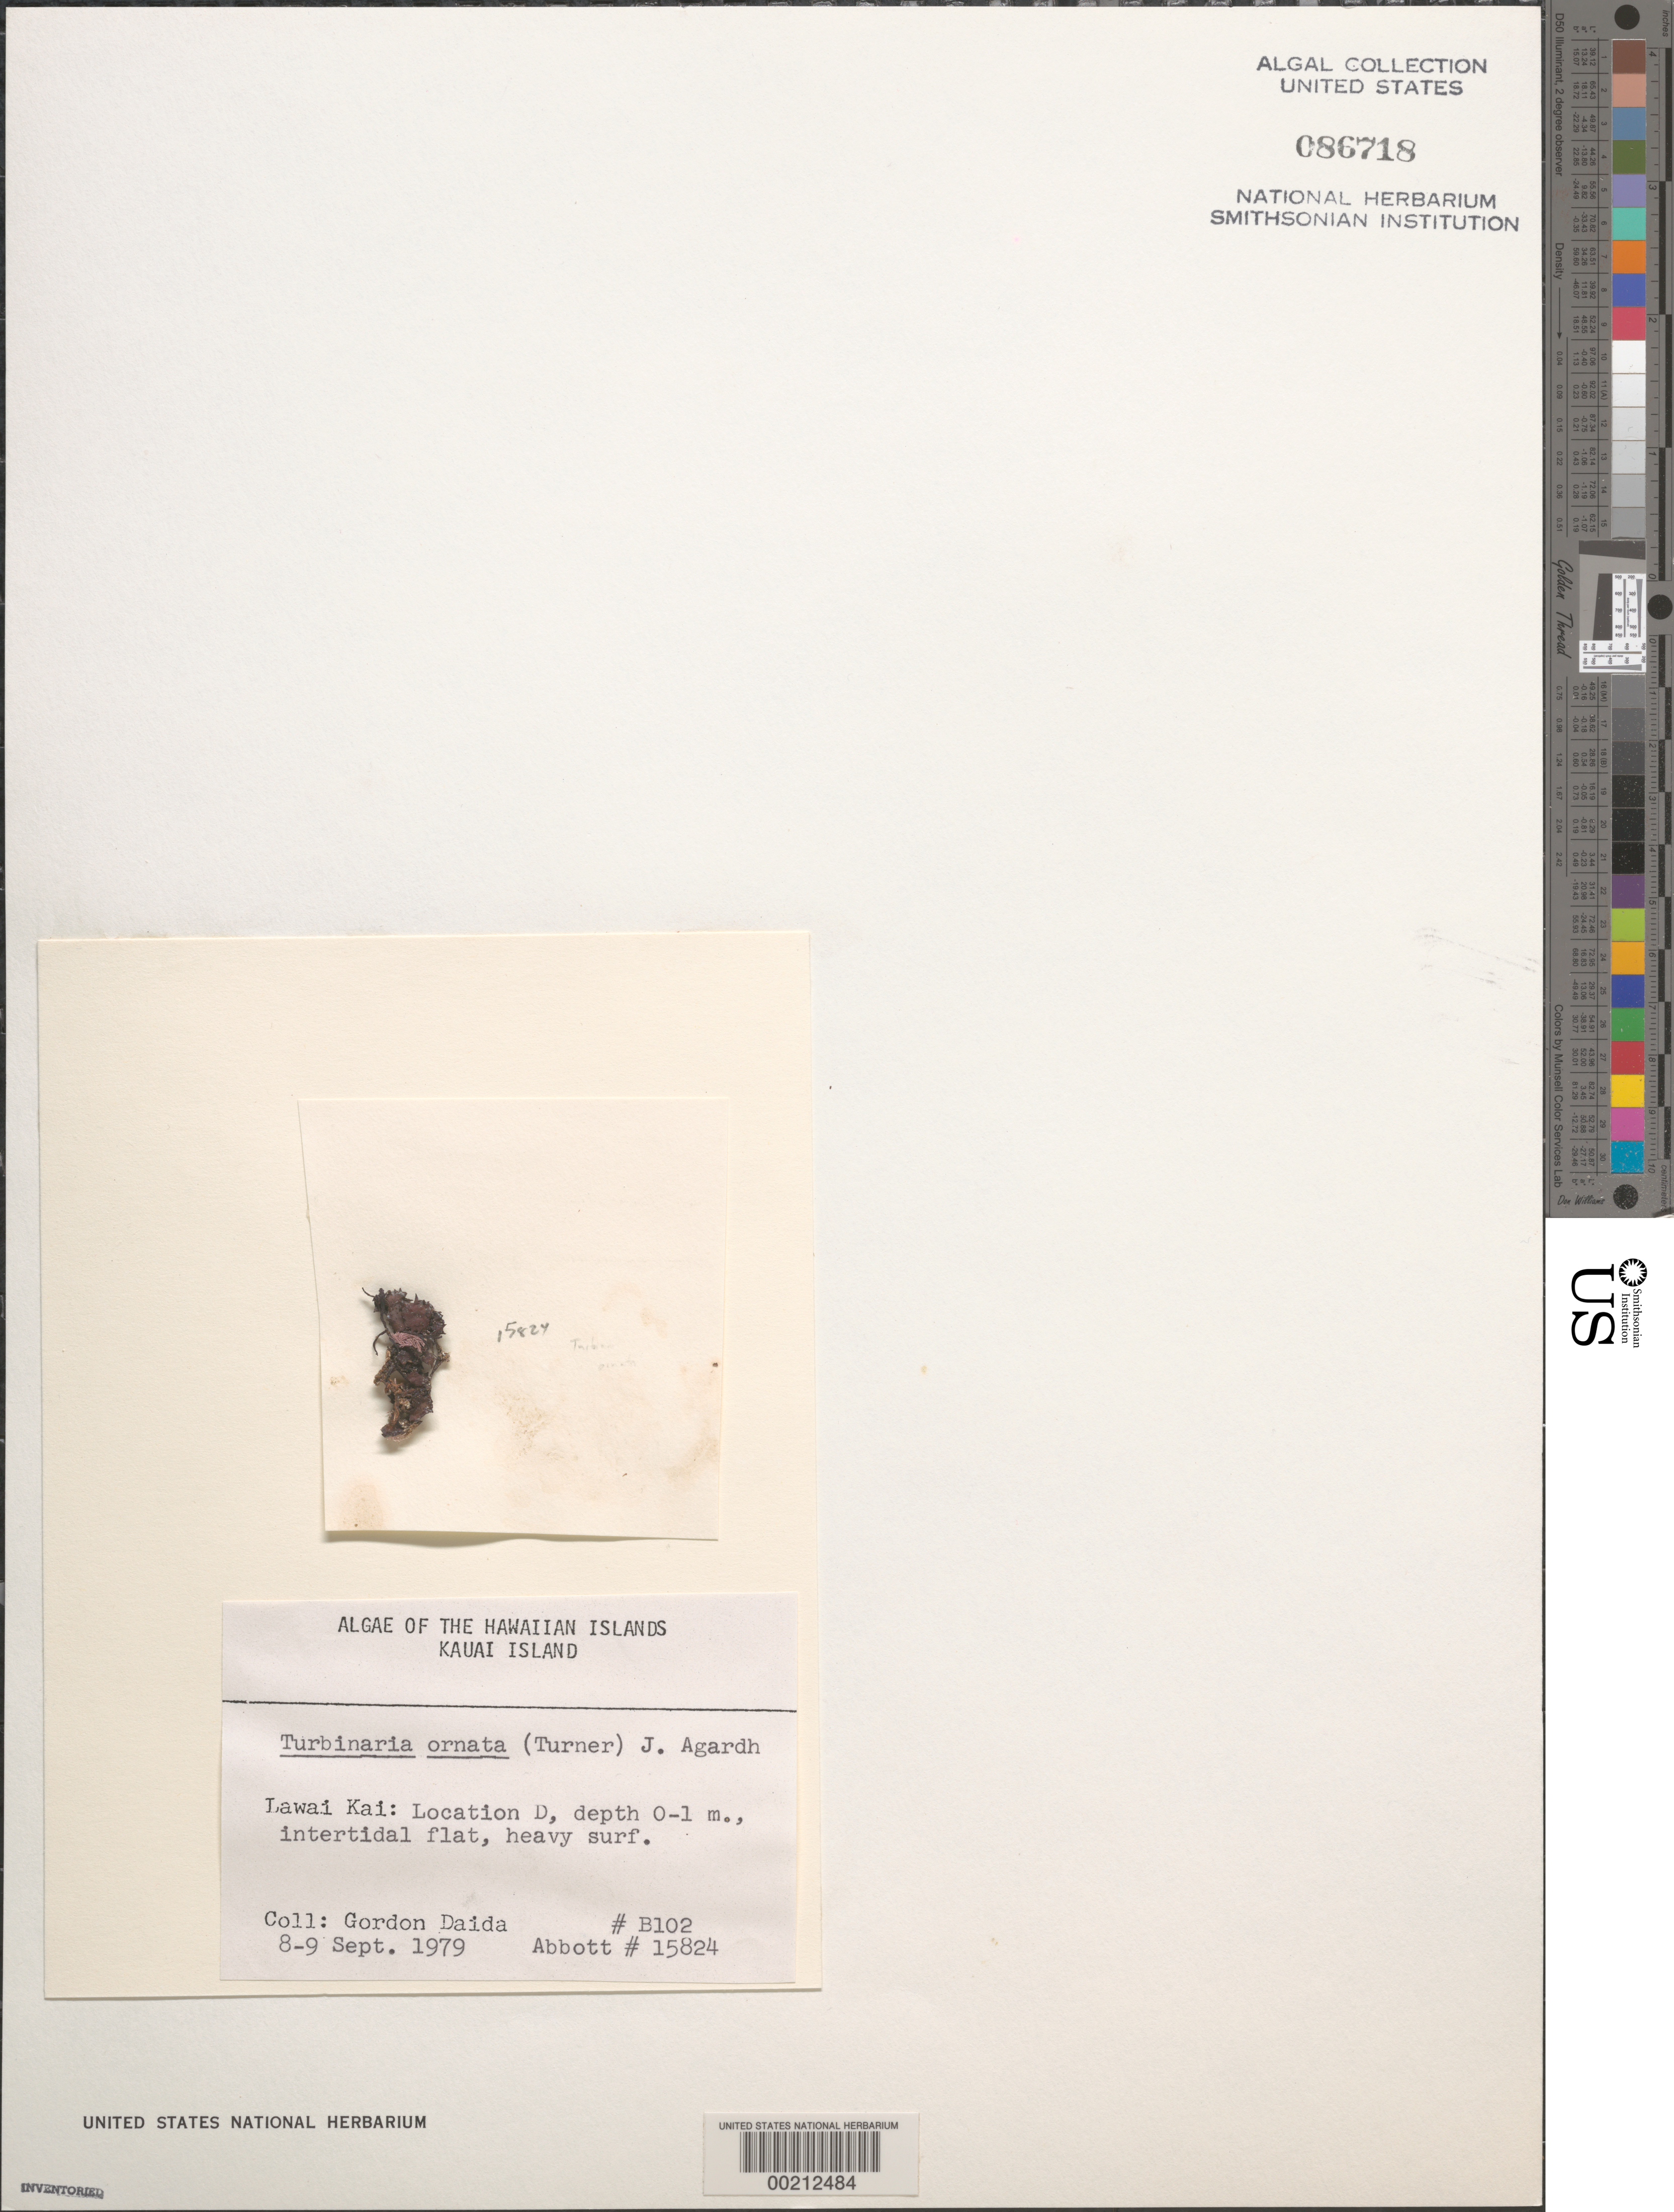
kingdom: Chromista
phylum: Ochrophyta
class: Phaeophyceae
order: Fucales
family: Sargassaceae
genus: Turbinaria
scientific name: Turbinaria ornata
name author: (Turner) J. Agardh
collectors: G. Daida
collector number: B102 & IAA 15824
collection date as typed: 08 Sep 1979 to 09 Sep 1979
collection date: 1979-09-08/1979-09-09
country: United States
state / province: Hawaii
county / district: Kauai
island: Kaua'i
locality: Lawai Kai, Location D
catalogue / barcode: US 86718